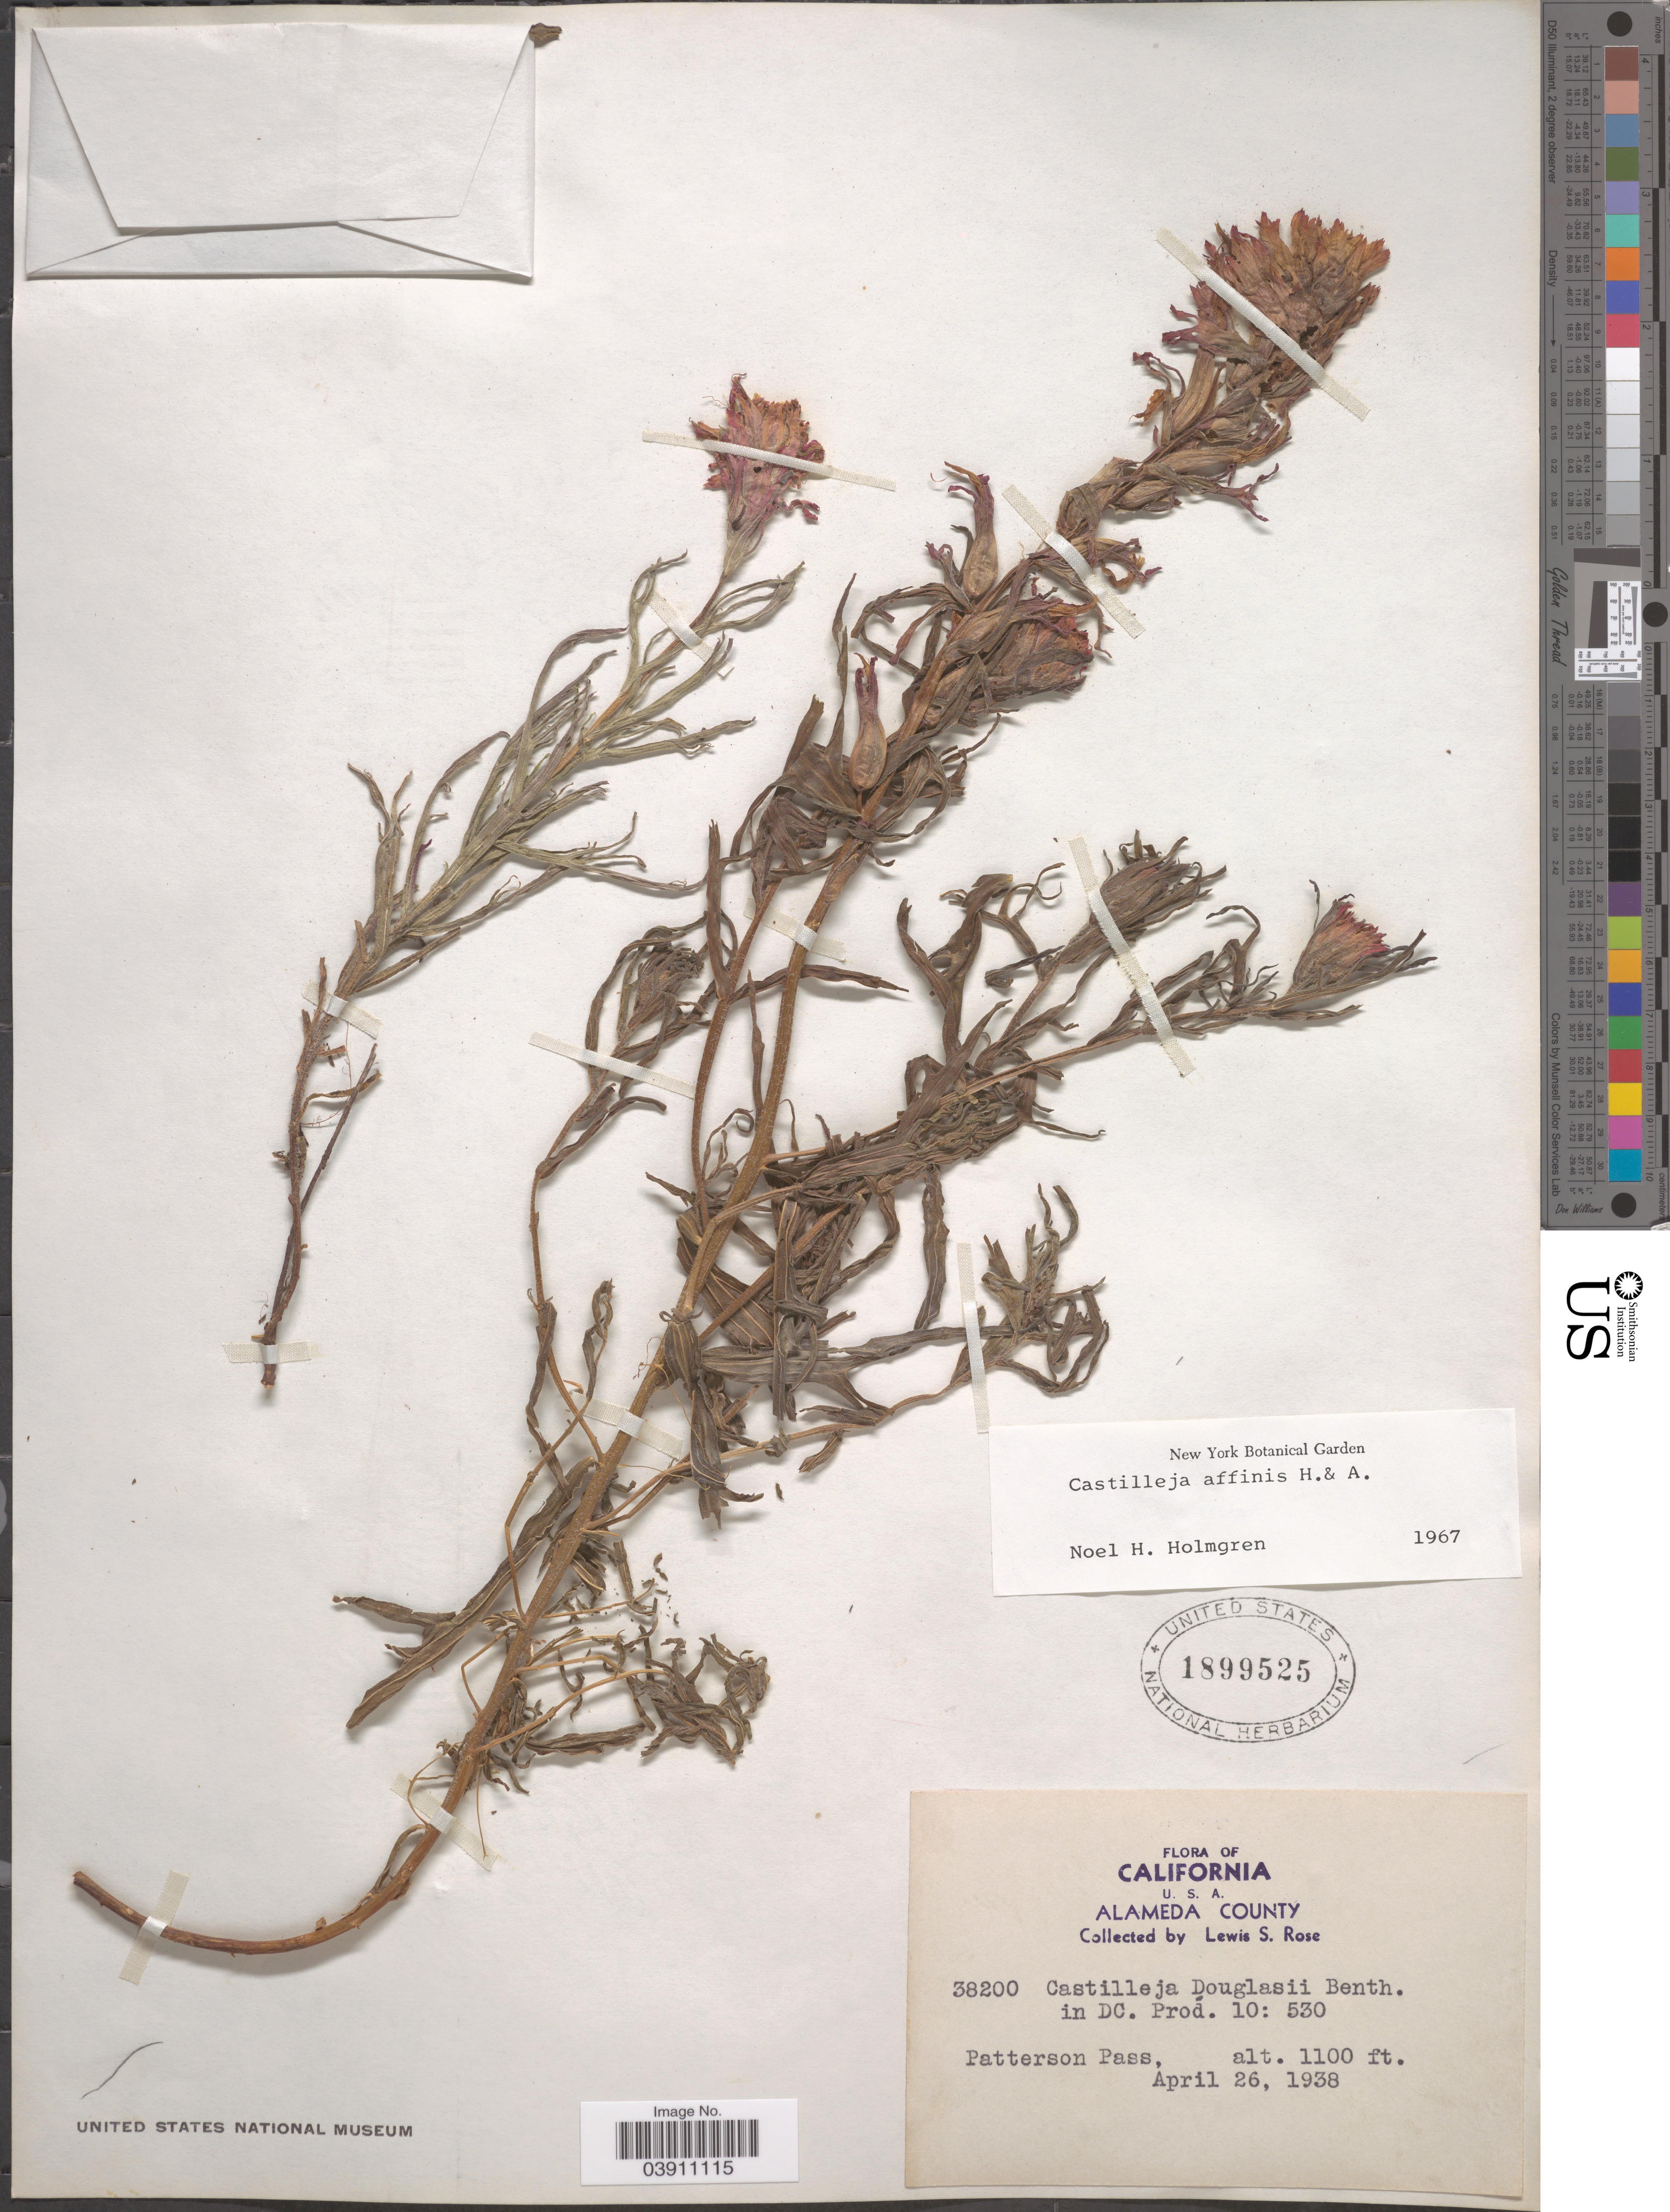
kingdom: Plantae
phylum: Tracheophyta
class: Magnoliopsida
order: Lamiales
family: Orobanchaceae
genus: Castilleja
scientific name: Castilleja affinis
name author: Hook. & Arn.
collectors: L. S. Rose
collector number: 38200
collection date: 1938-04-26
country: United States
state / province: California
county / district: Alameda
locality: Alameda County. Patterson Pass.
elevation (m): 335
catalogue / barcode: US 1899525